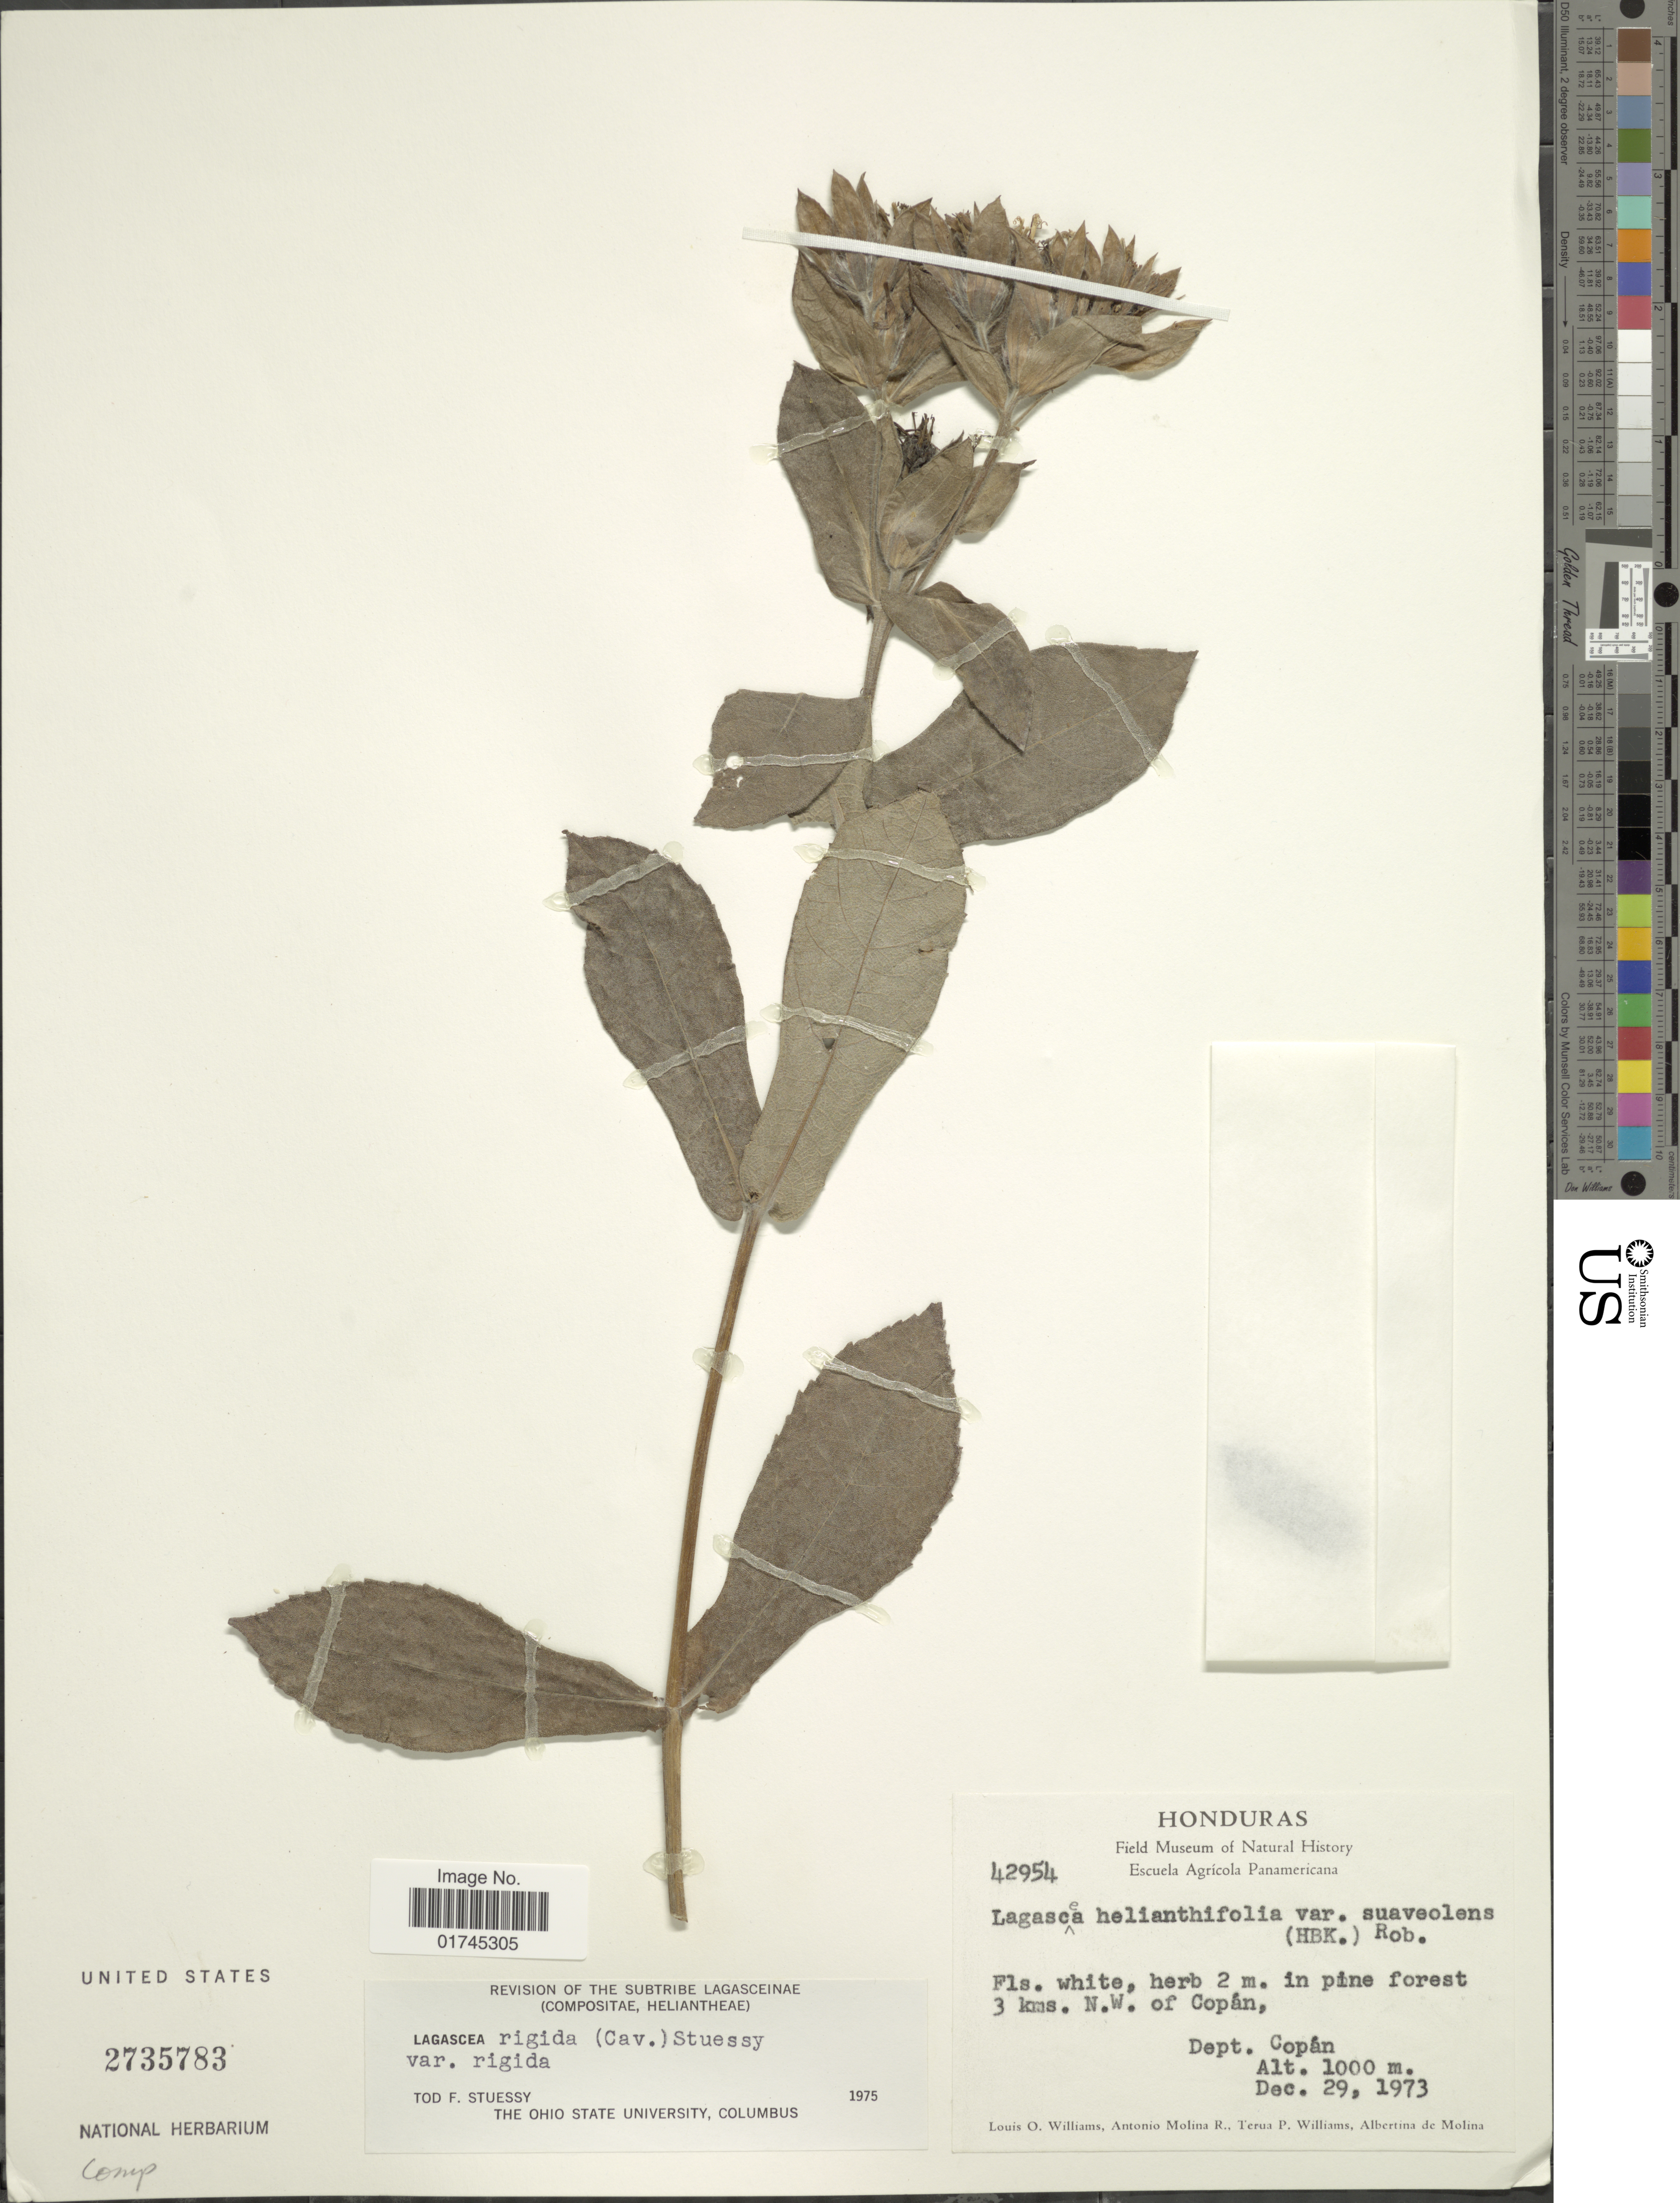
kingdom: Plantae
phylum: Tracheophyta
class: Magnoliopsida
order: Asterales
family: Asteraceae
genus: Lagascea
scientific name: Lagascea helianthifolia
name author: Kunth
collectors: L. O. Williams, A. Molina R., T. P. Williams & A. R. Molina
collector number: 42954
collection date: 1973-12-29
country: Honduras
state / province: Copán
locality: In pine forest 3 kms. N.W. of Copan.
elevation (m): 1000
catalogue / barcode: US 2735783